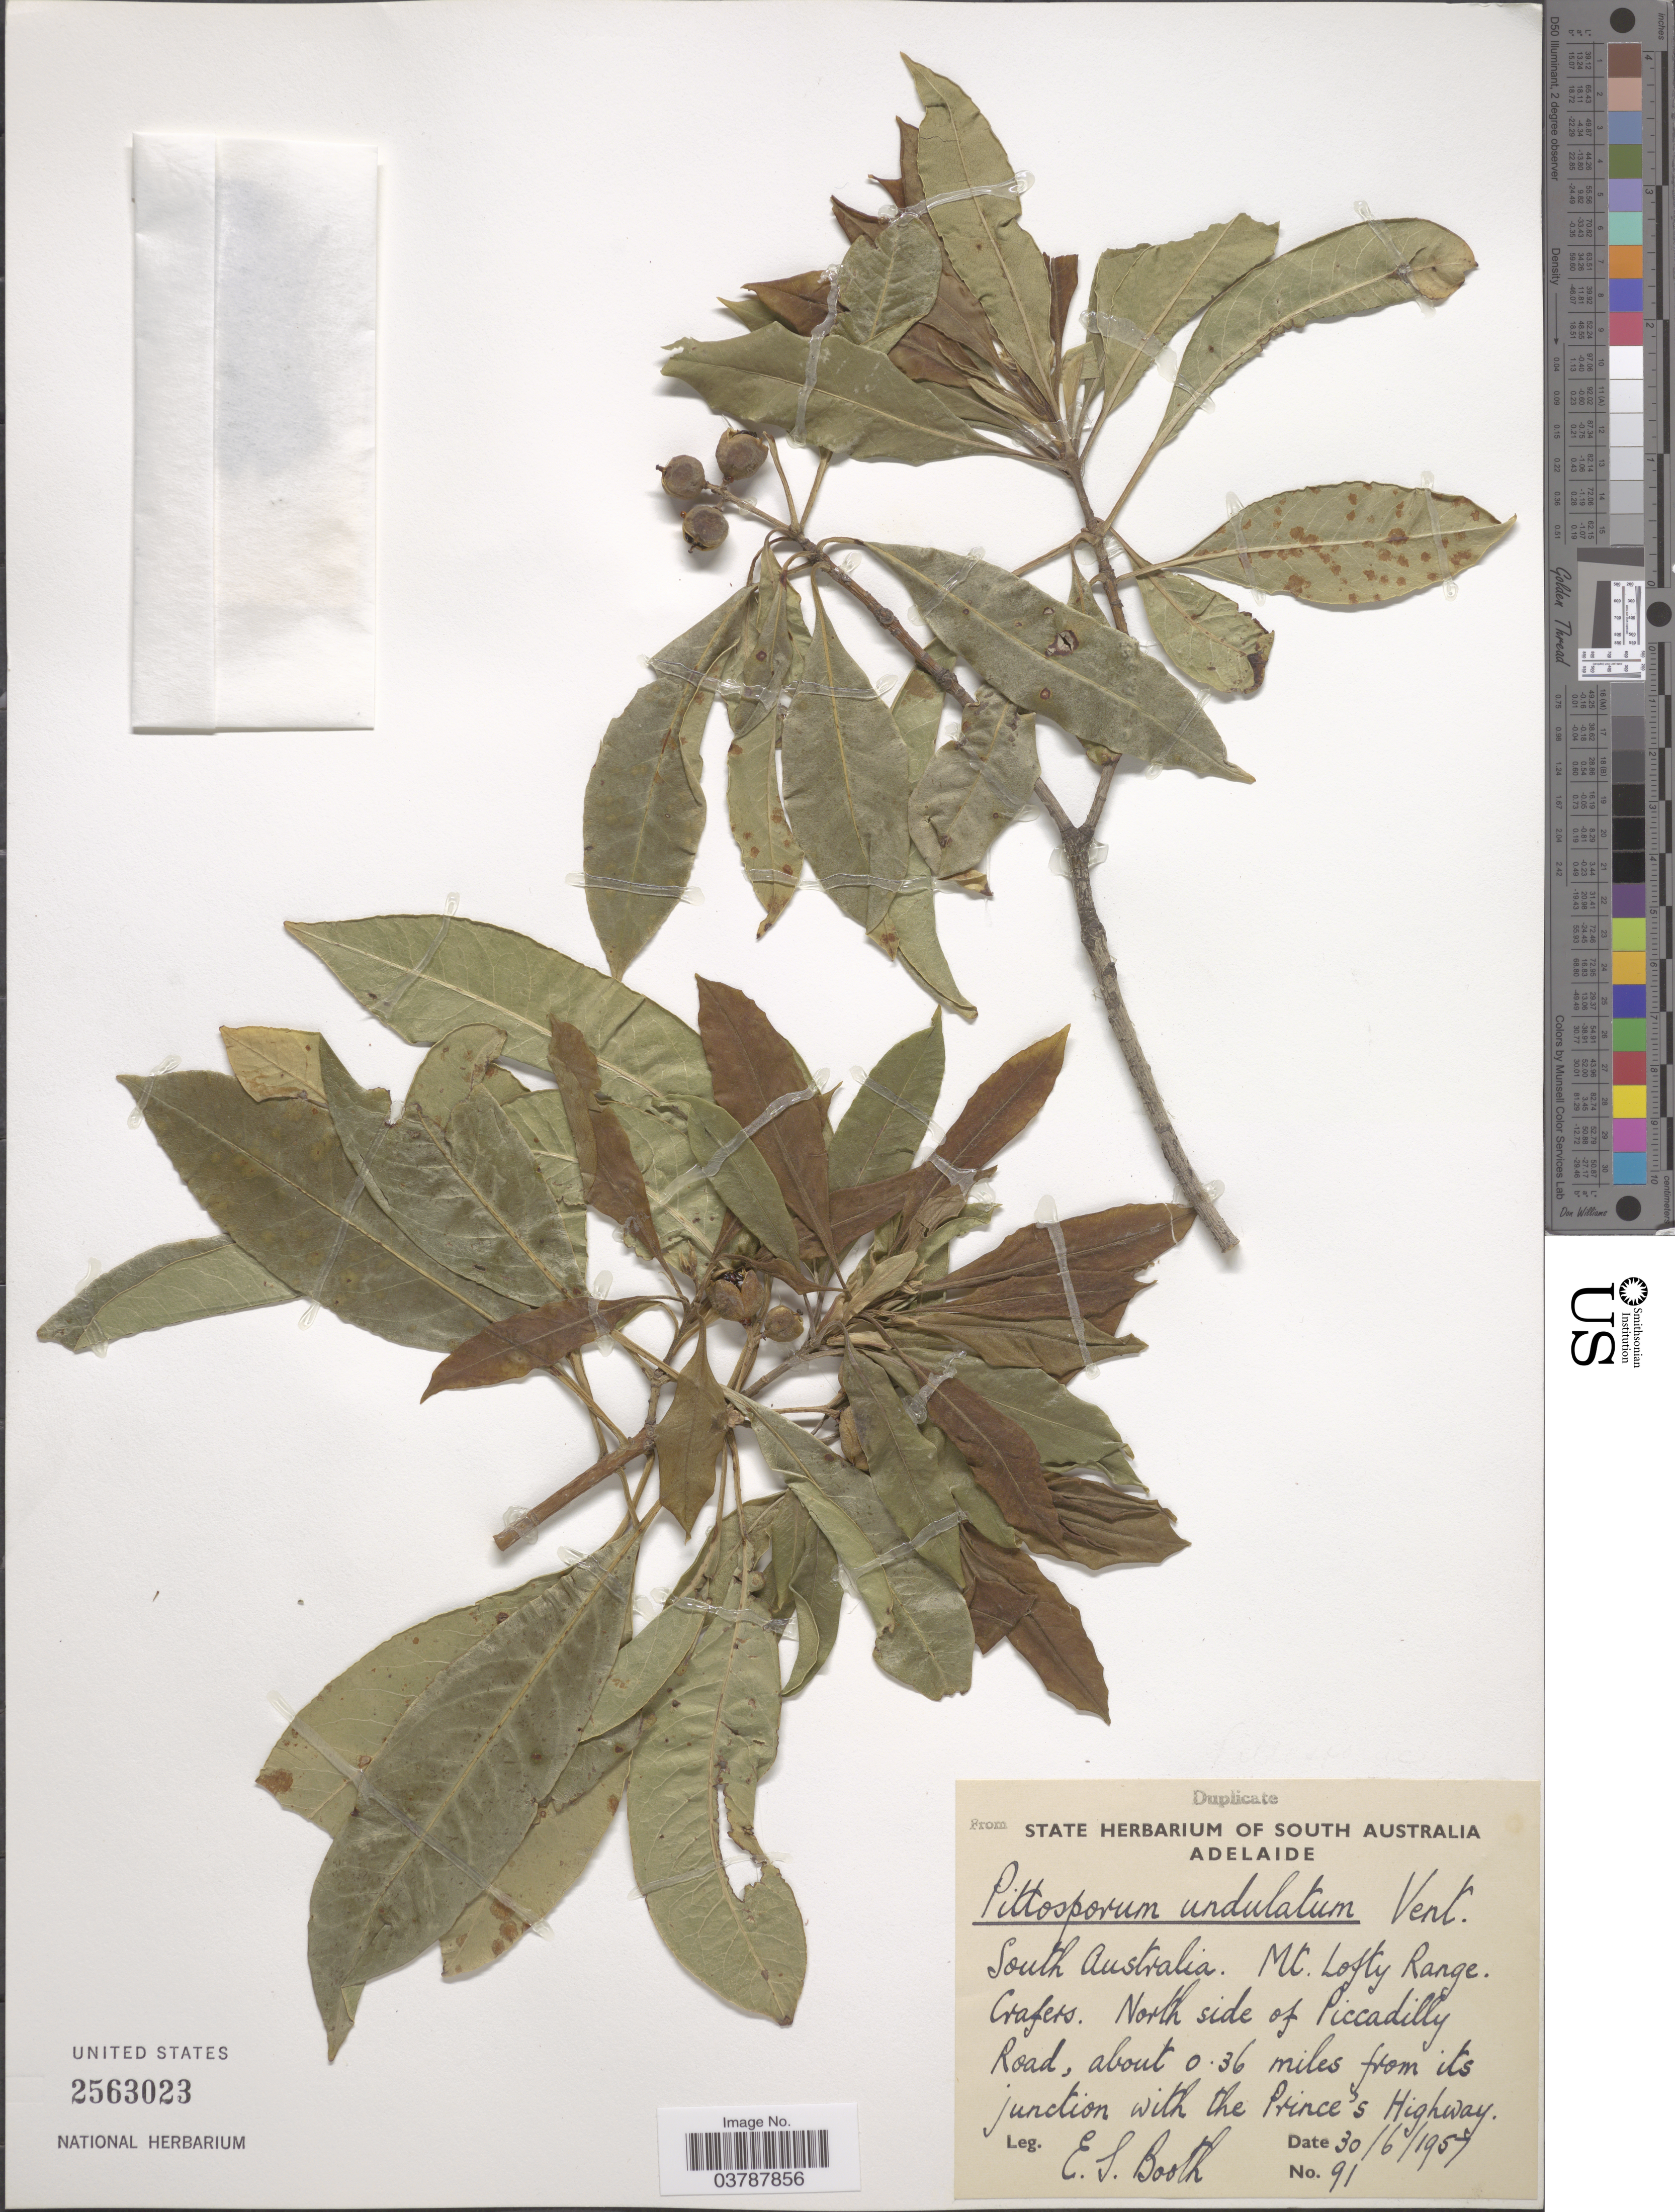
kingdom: Plantae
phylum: Tracheophyta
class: Magnoliopsida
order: Apiales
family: Pittosporaceae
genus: Pittosporum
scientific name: Pittosporum undulatum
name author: Vent.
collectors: E. Booth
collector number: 91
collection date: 1957-06-30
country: Australia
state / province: South Australia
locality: Mt. Lofty Range. Crafers. North side of Piccadilly Road, about 0.36 miles from its junction with the Prince's Highway.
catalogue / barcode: US 2563023